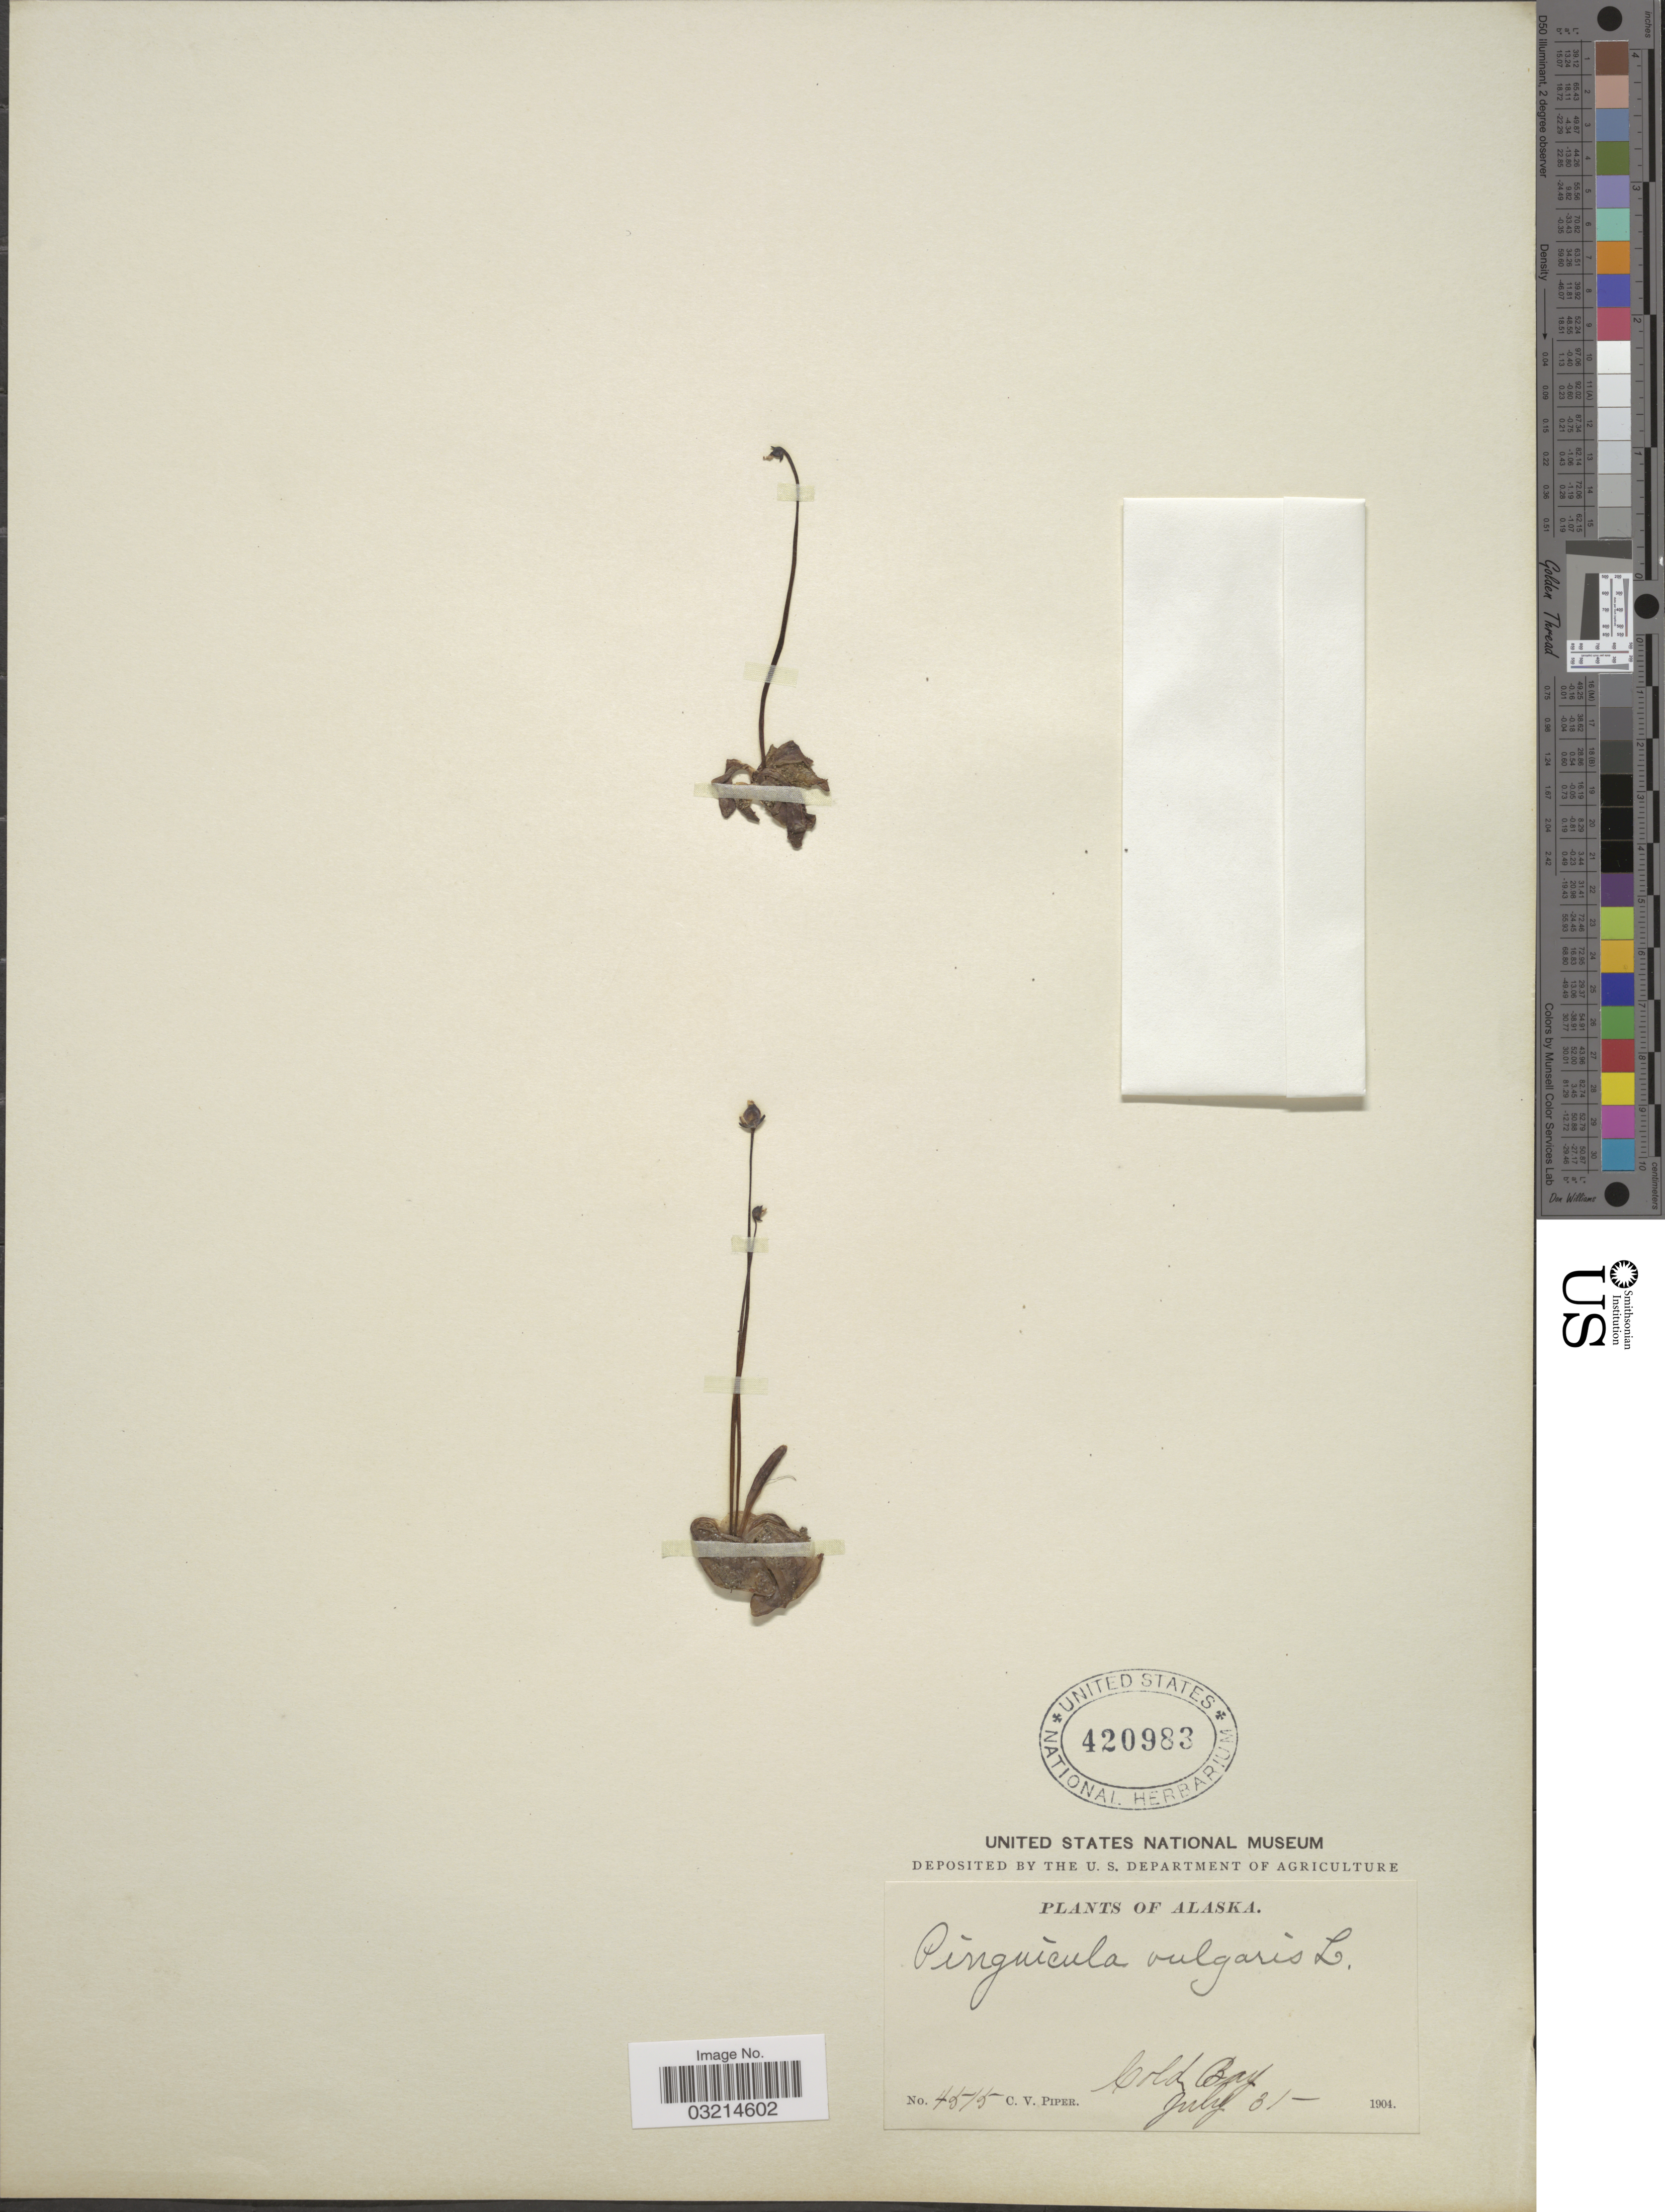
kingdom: Plantae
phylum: Tracheophyta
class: Magnoliopsida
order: Lamiales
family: Lentibulariaceae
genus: Pinguicula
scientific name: Pinguicula vulgaris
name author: L.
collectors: C. V. Piper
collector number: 4515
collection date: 1904-07-31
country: United States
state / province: Alaska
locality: Cold Bay.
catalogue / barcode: US 420983